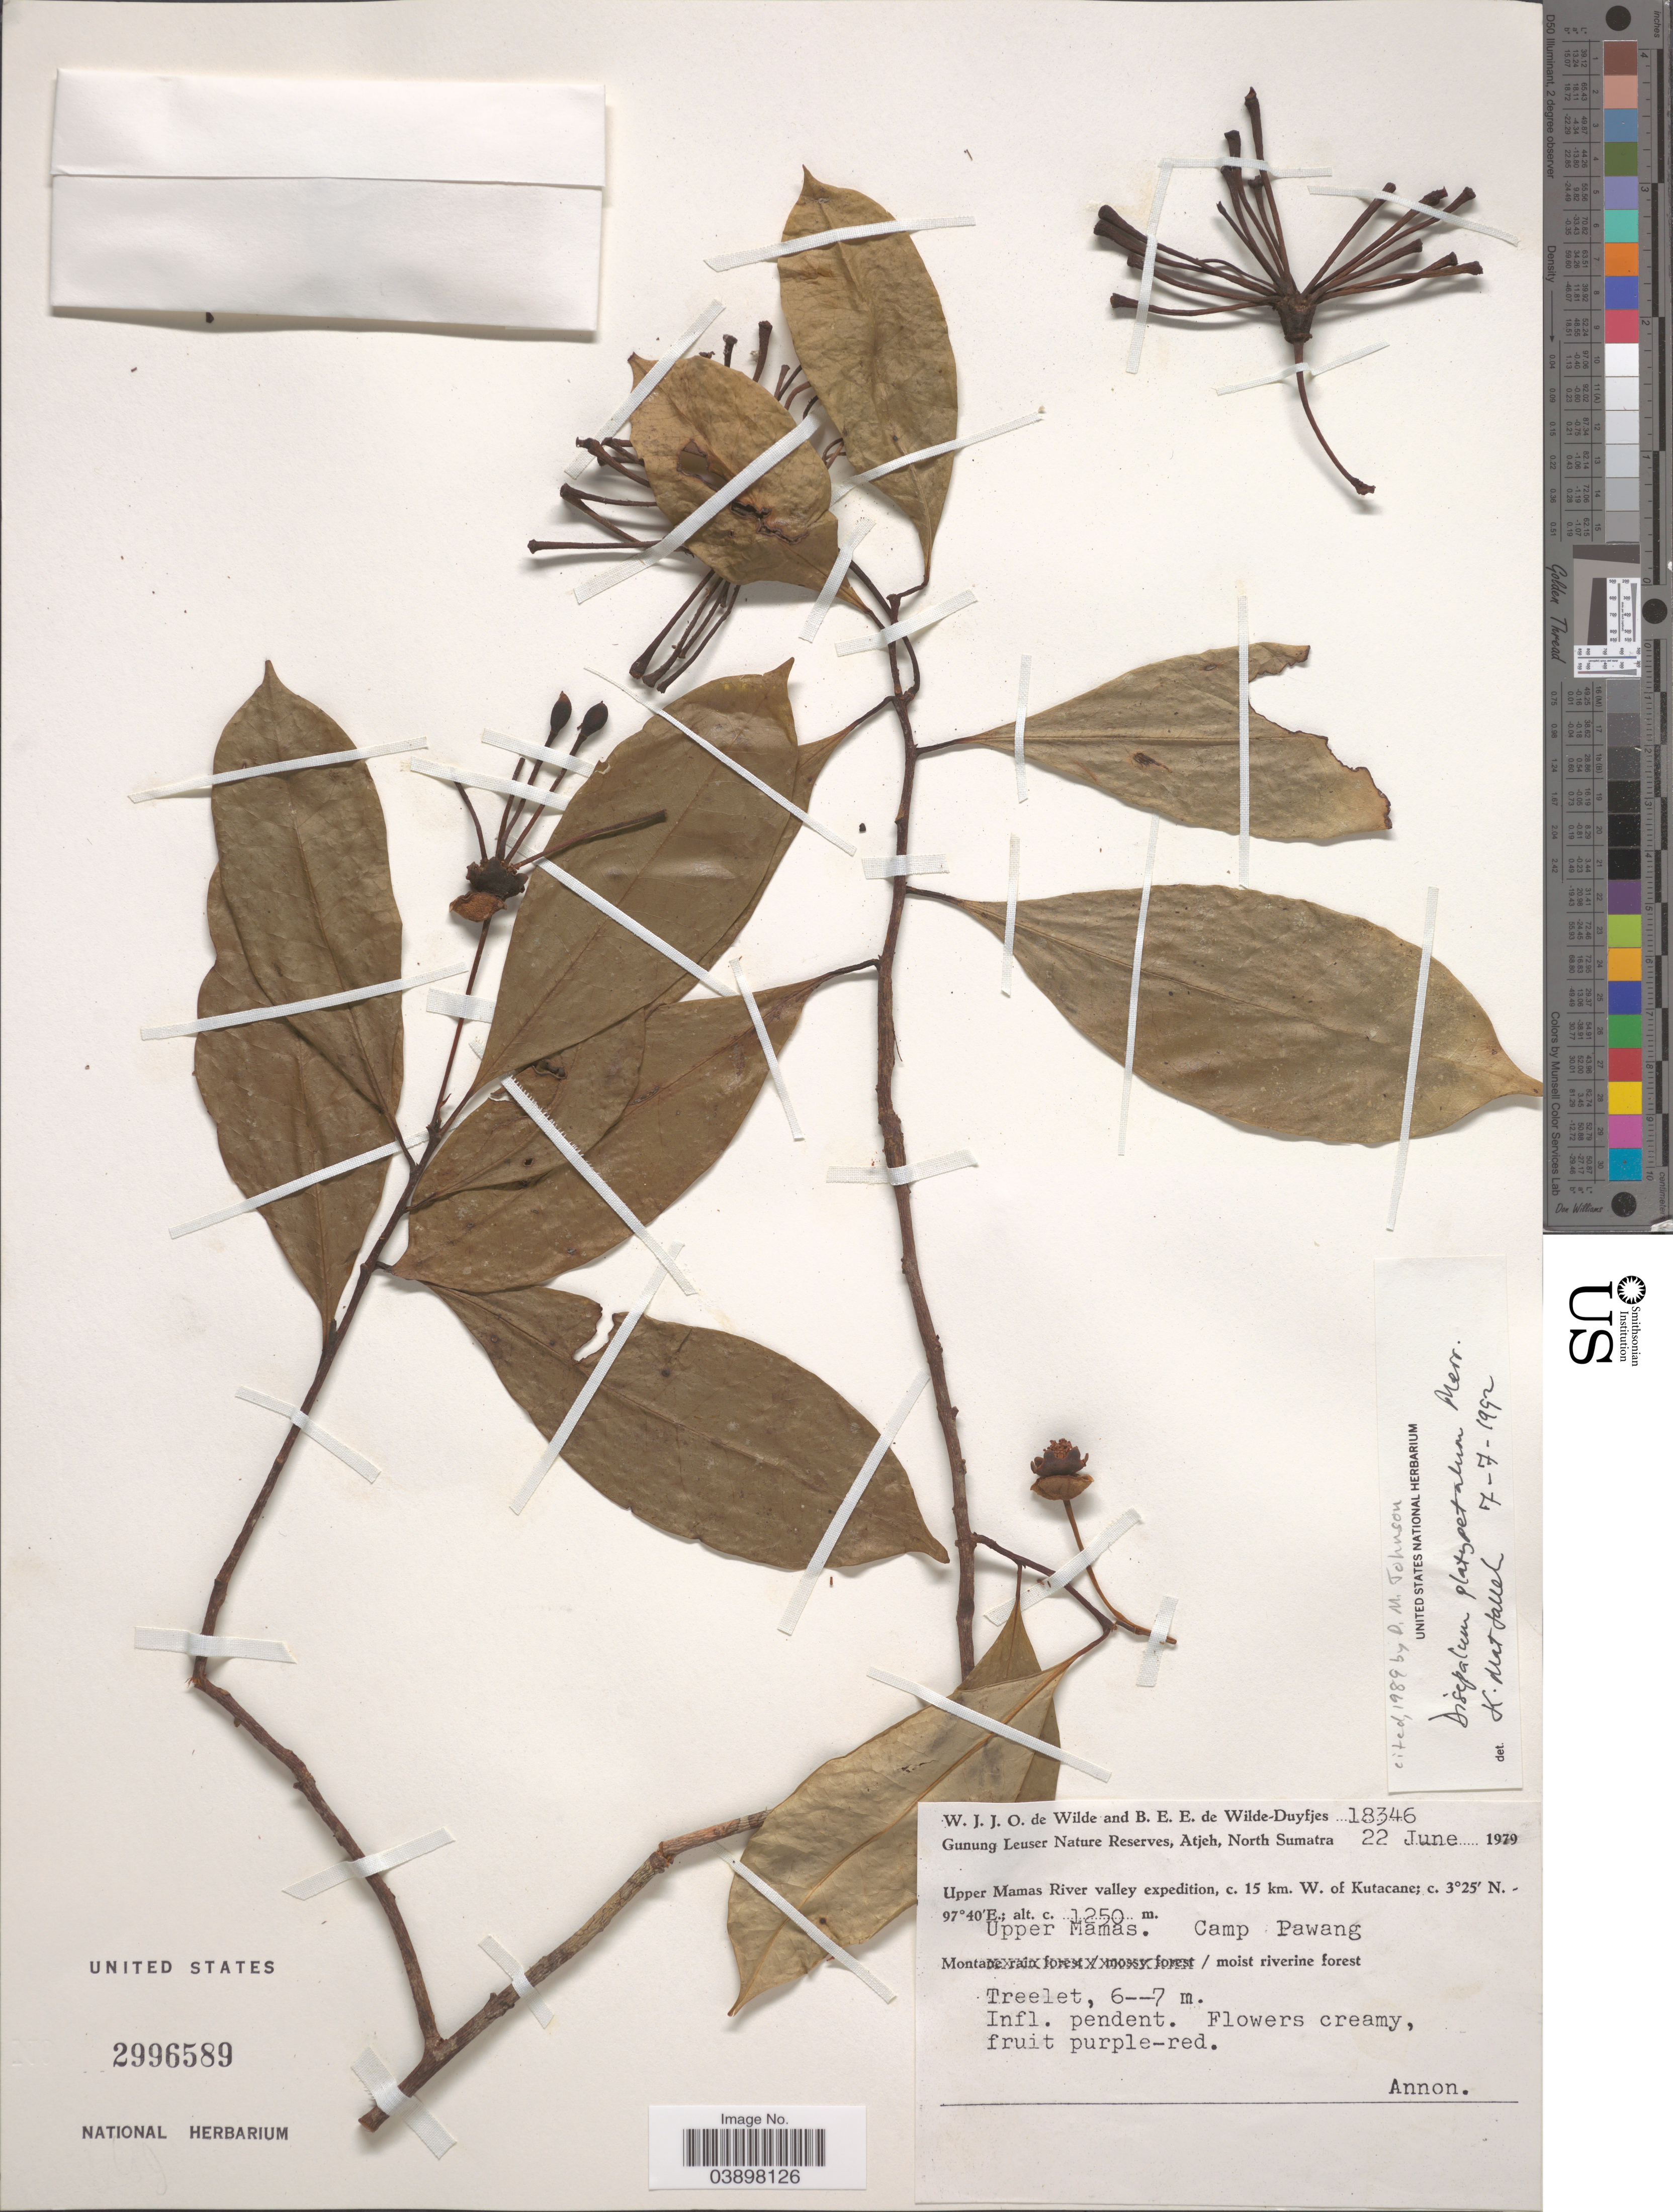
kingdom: Plantae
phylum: Tracheophyta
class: Magnoliopsida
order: Magnoliales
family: Annonaceae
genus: Disepalum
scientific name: Disepalum platypetalum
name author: Merr.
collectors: W. J. de Wilde & B. E. de Wilde-Duyfjes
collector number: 18346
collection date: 1979-06-22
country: Indonesia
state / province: Sumatra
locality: Gunung Leuser Nature Reserves, Atjeh, North Sumatra. Upper Mamas River valley expedition, c. 15 km. W. of Kutacane. Upper Mamas. Camp Pawang.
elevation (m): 1250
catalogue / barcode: US 2996589